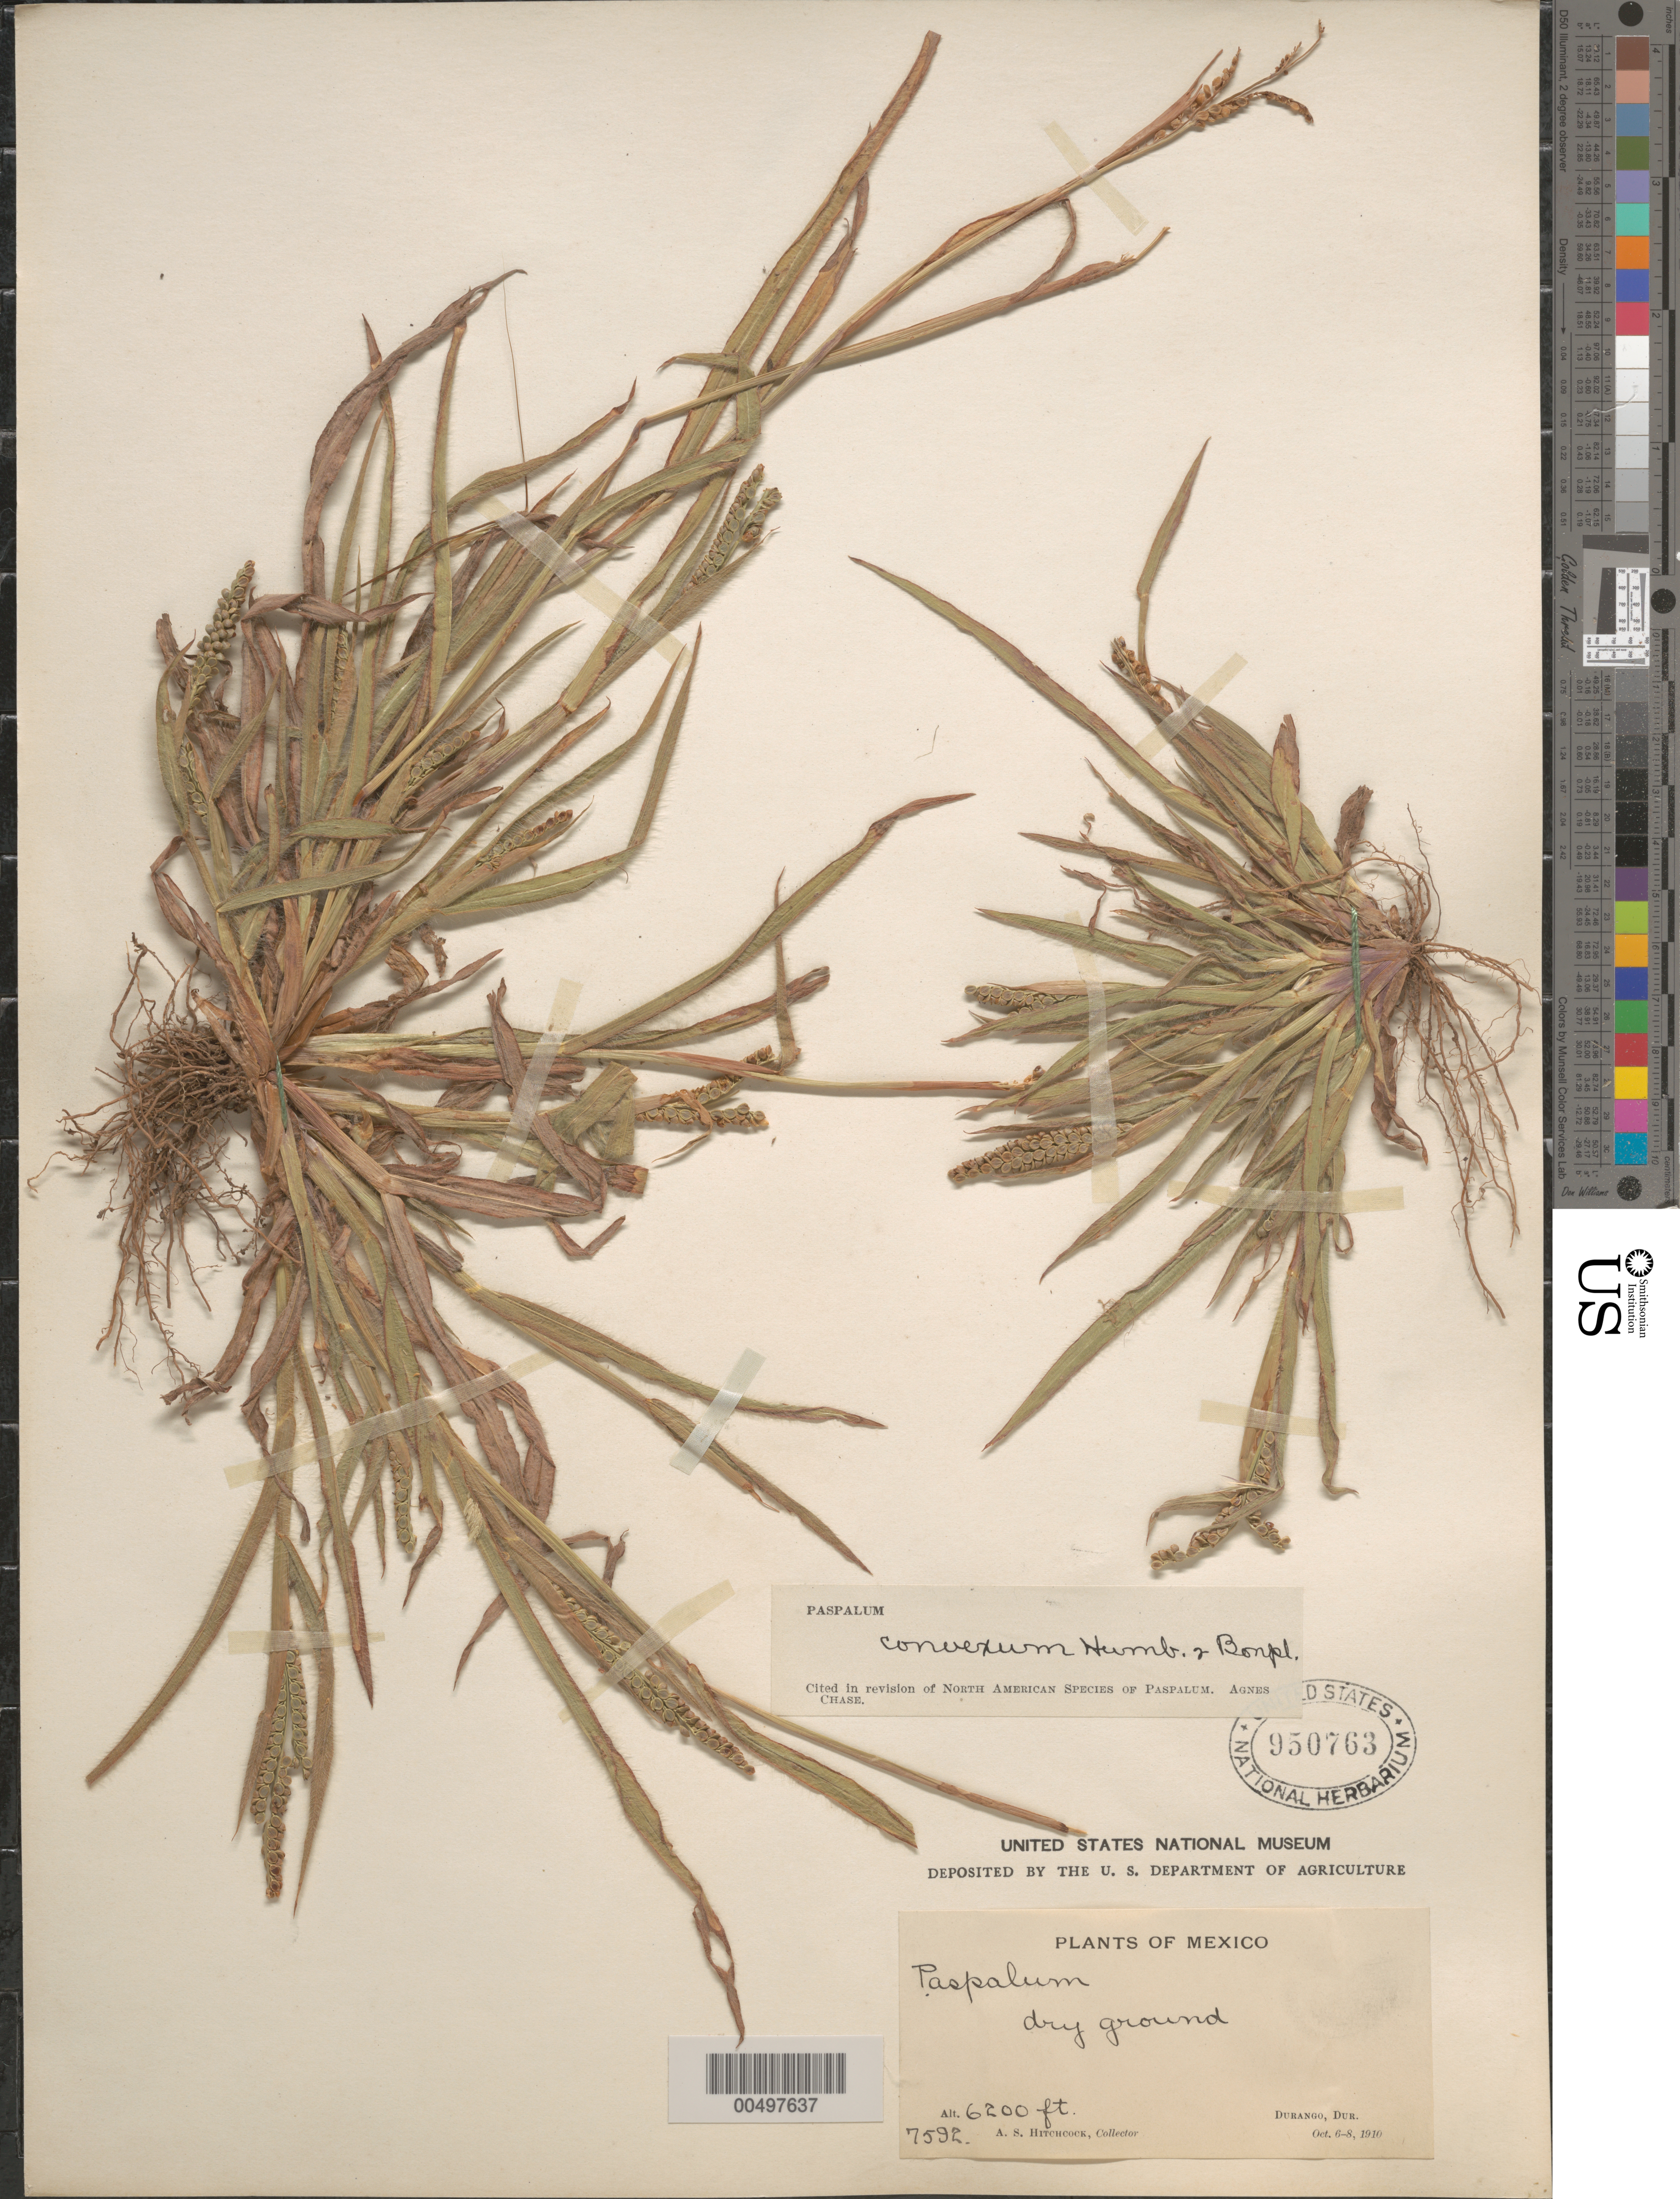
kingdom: Plantae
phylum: Tracheophyta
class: Liliopsida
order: Poales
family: Poaceae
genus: Paspalum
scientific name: Paspalum convexum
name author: Humb. & Bonpl. ex Flüggé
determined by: Chase, [M.] Agnes, (US)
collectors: A. S. Hitchcock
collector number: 7592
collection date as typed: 6 Oct 1910 to 8 Oct 1910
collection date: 1910-10-06/1910-10-08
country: Mexico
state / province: Durango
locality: Durango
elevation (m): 1890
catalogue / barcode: US 950763